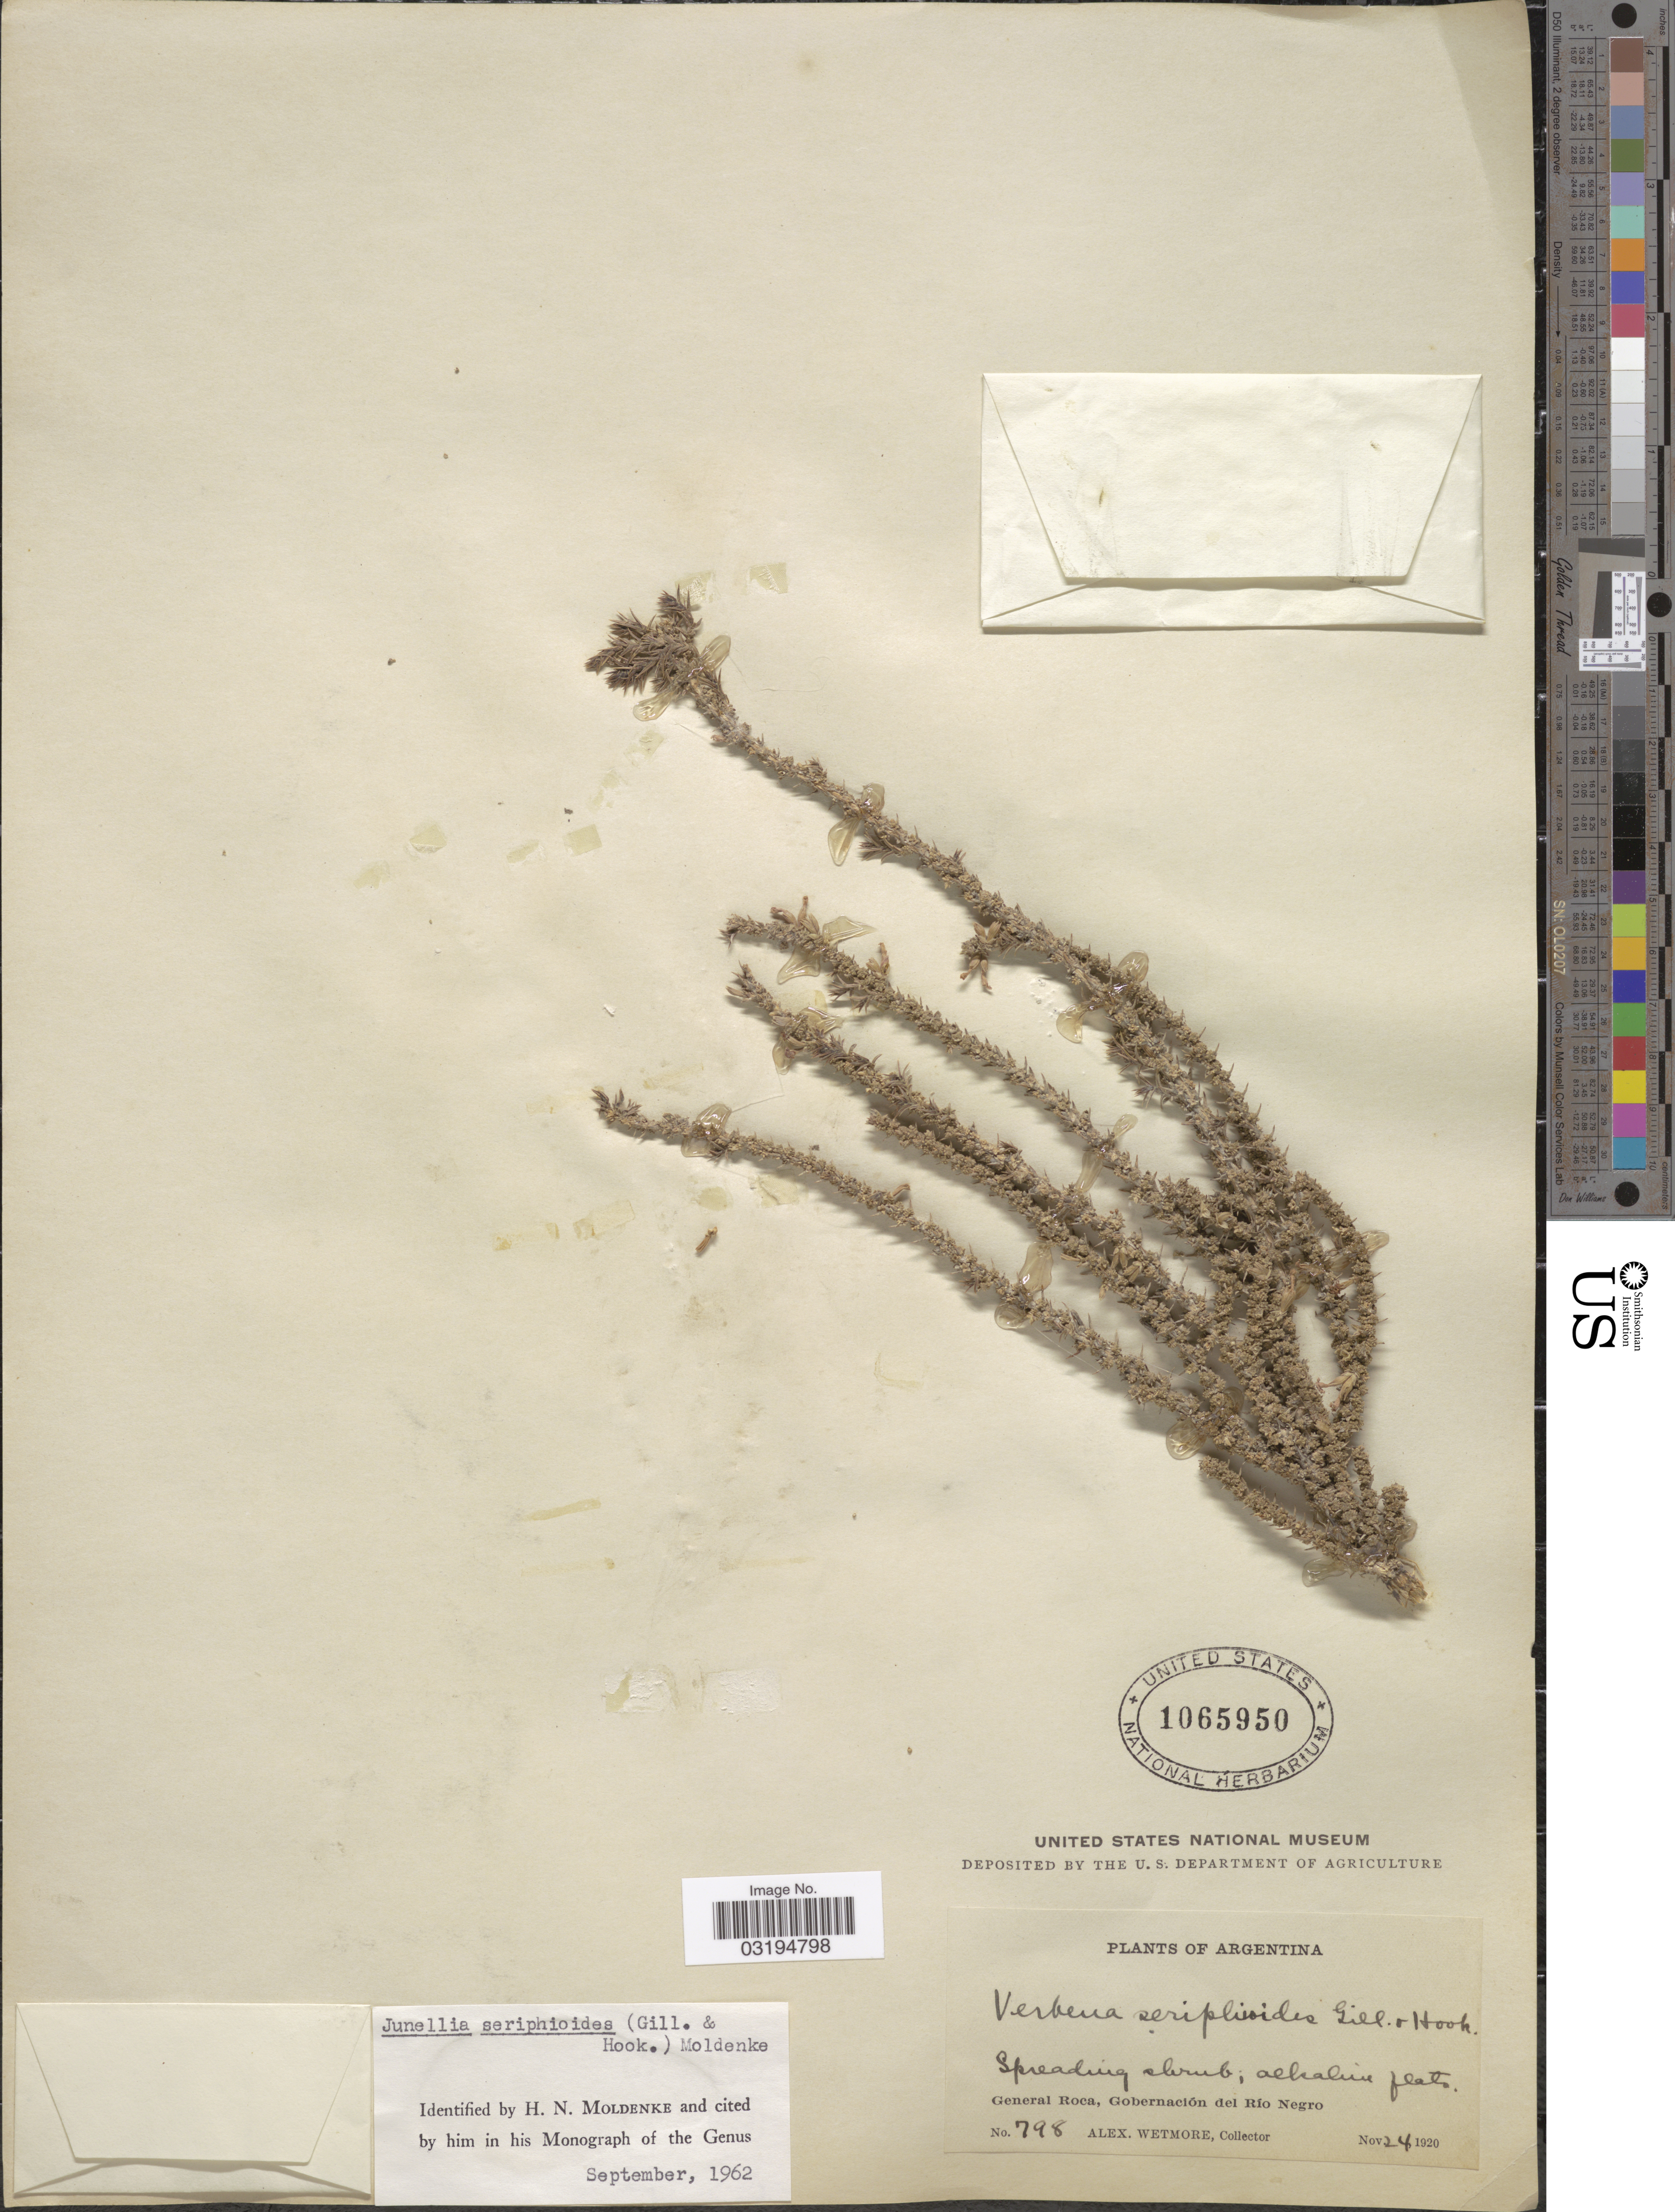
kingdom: Plantae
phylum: Tracheophyta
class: Magnoliopsida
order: Lamiales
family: Verbenaceae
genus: Junellia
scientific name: Junellia seriphioides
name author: (Gillies & Hook.) Moldenke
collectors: A. Wetmore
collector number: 798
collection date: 1920-11-24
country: Argentina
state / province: Rio Negro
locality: General Rosa, Gobernación del Río Negro.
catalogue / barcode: US 1065950